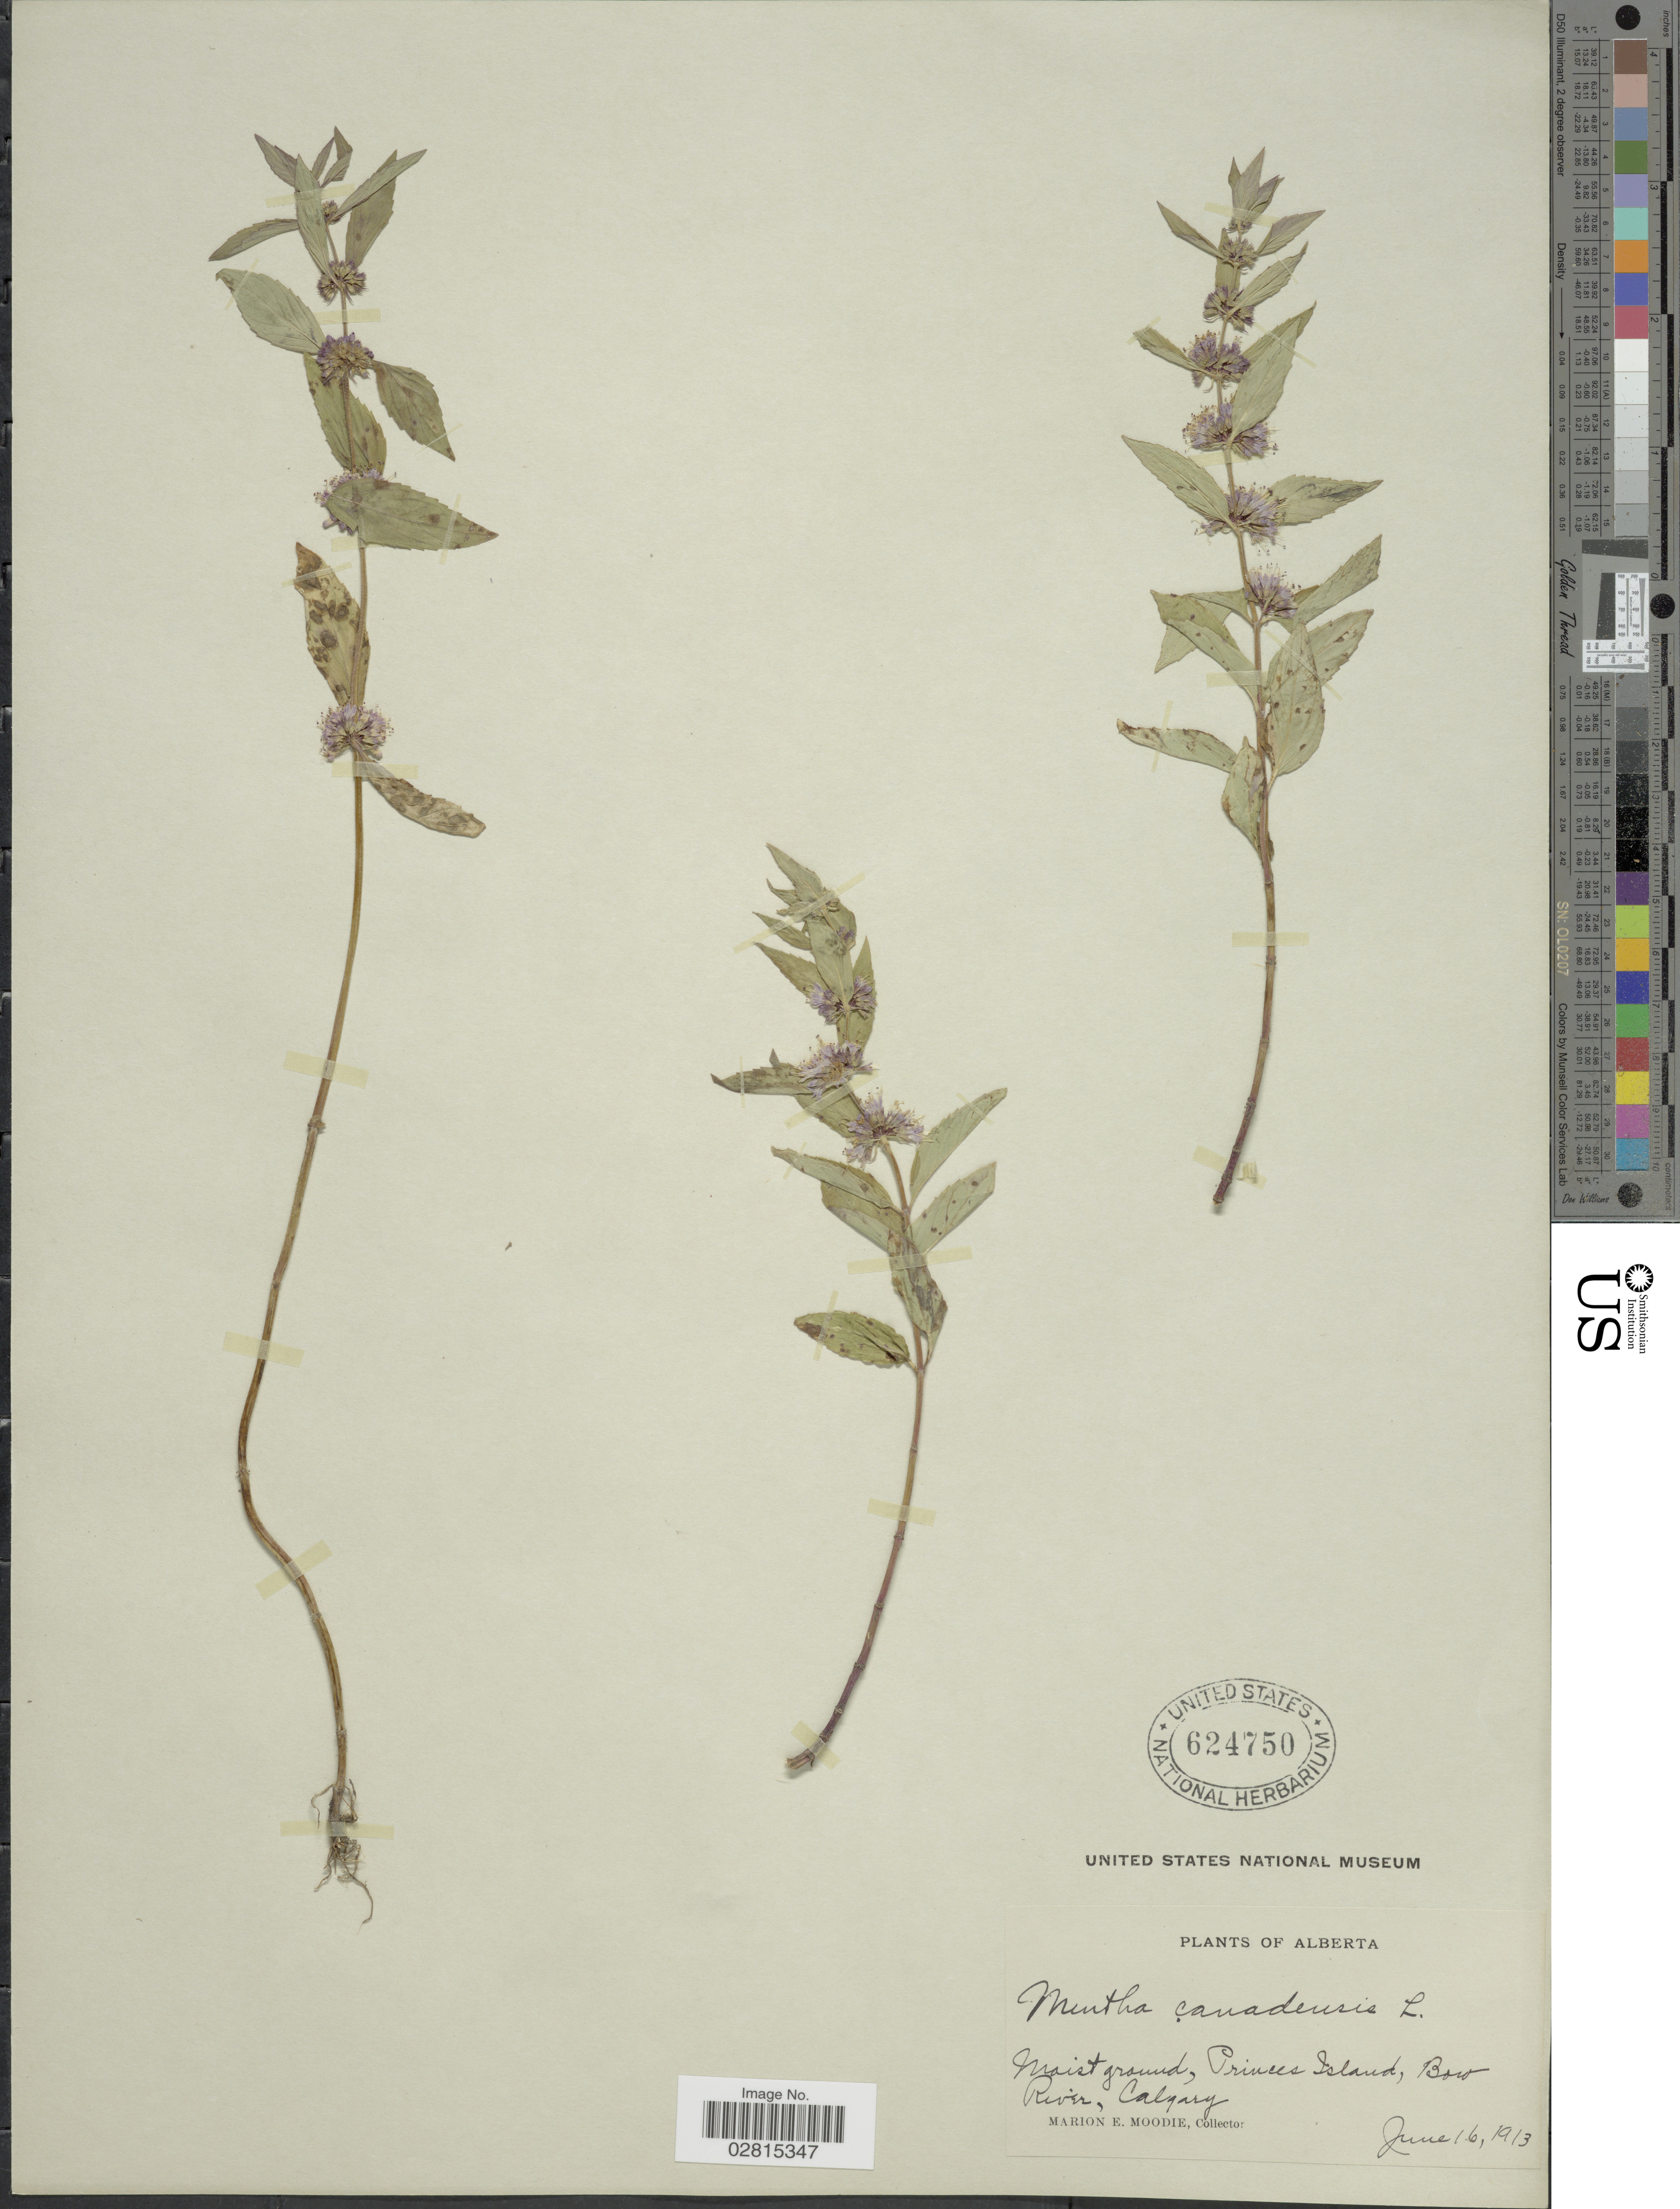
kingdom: Plantae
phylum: Tracheophyta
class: Magnoliopsida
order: Lamiales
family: Lamiaceae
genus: Mentha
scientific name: Mentha canadensis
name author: L.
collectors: M. E. Moodie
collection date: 1913-06-16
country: Canada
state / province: Alberta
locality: Moist ground, Princes Island, Bow River, Calgary.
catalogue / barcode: US 624750